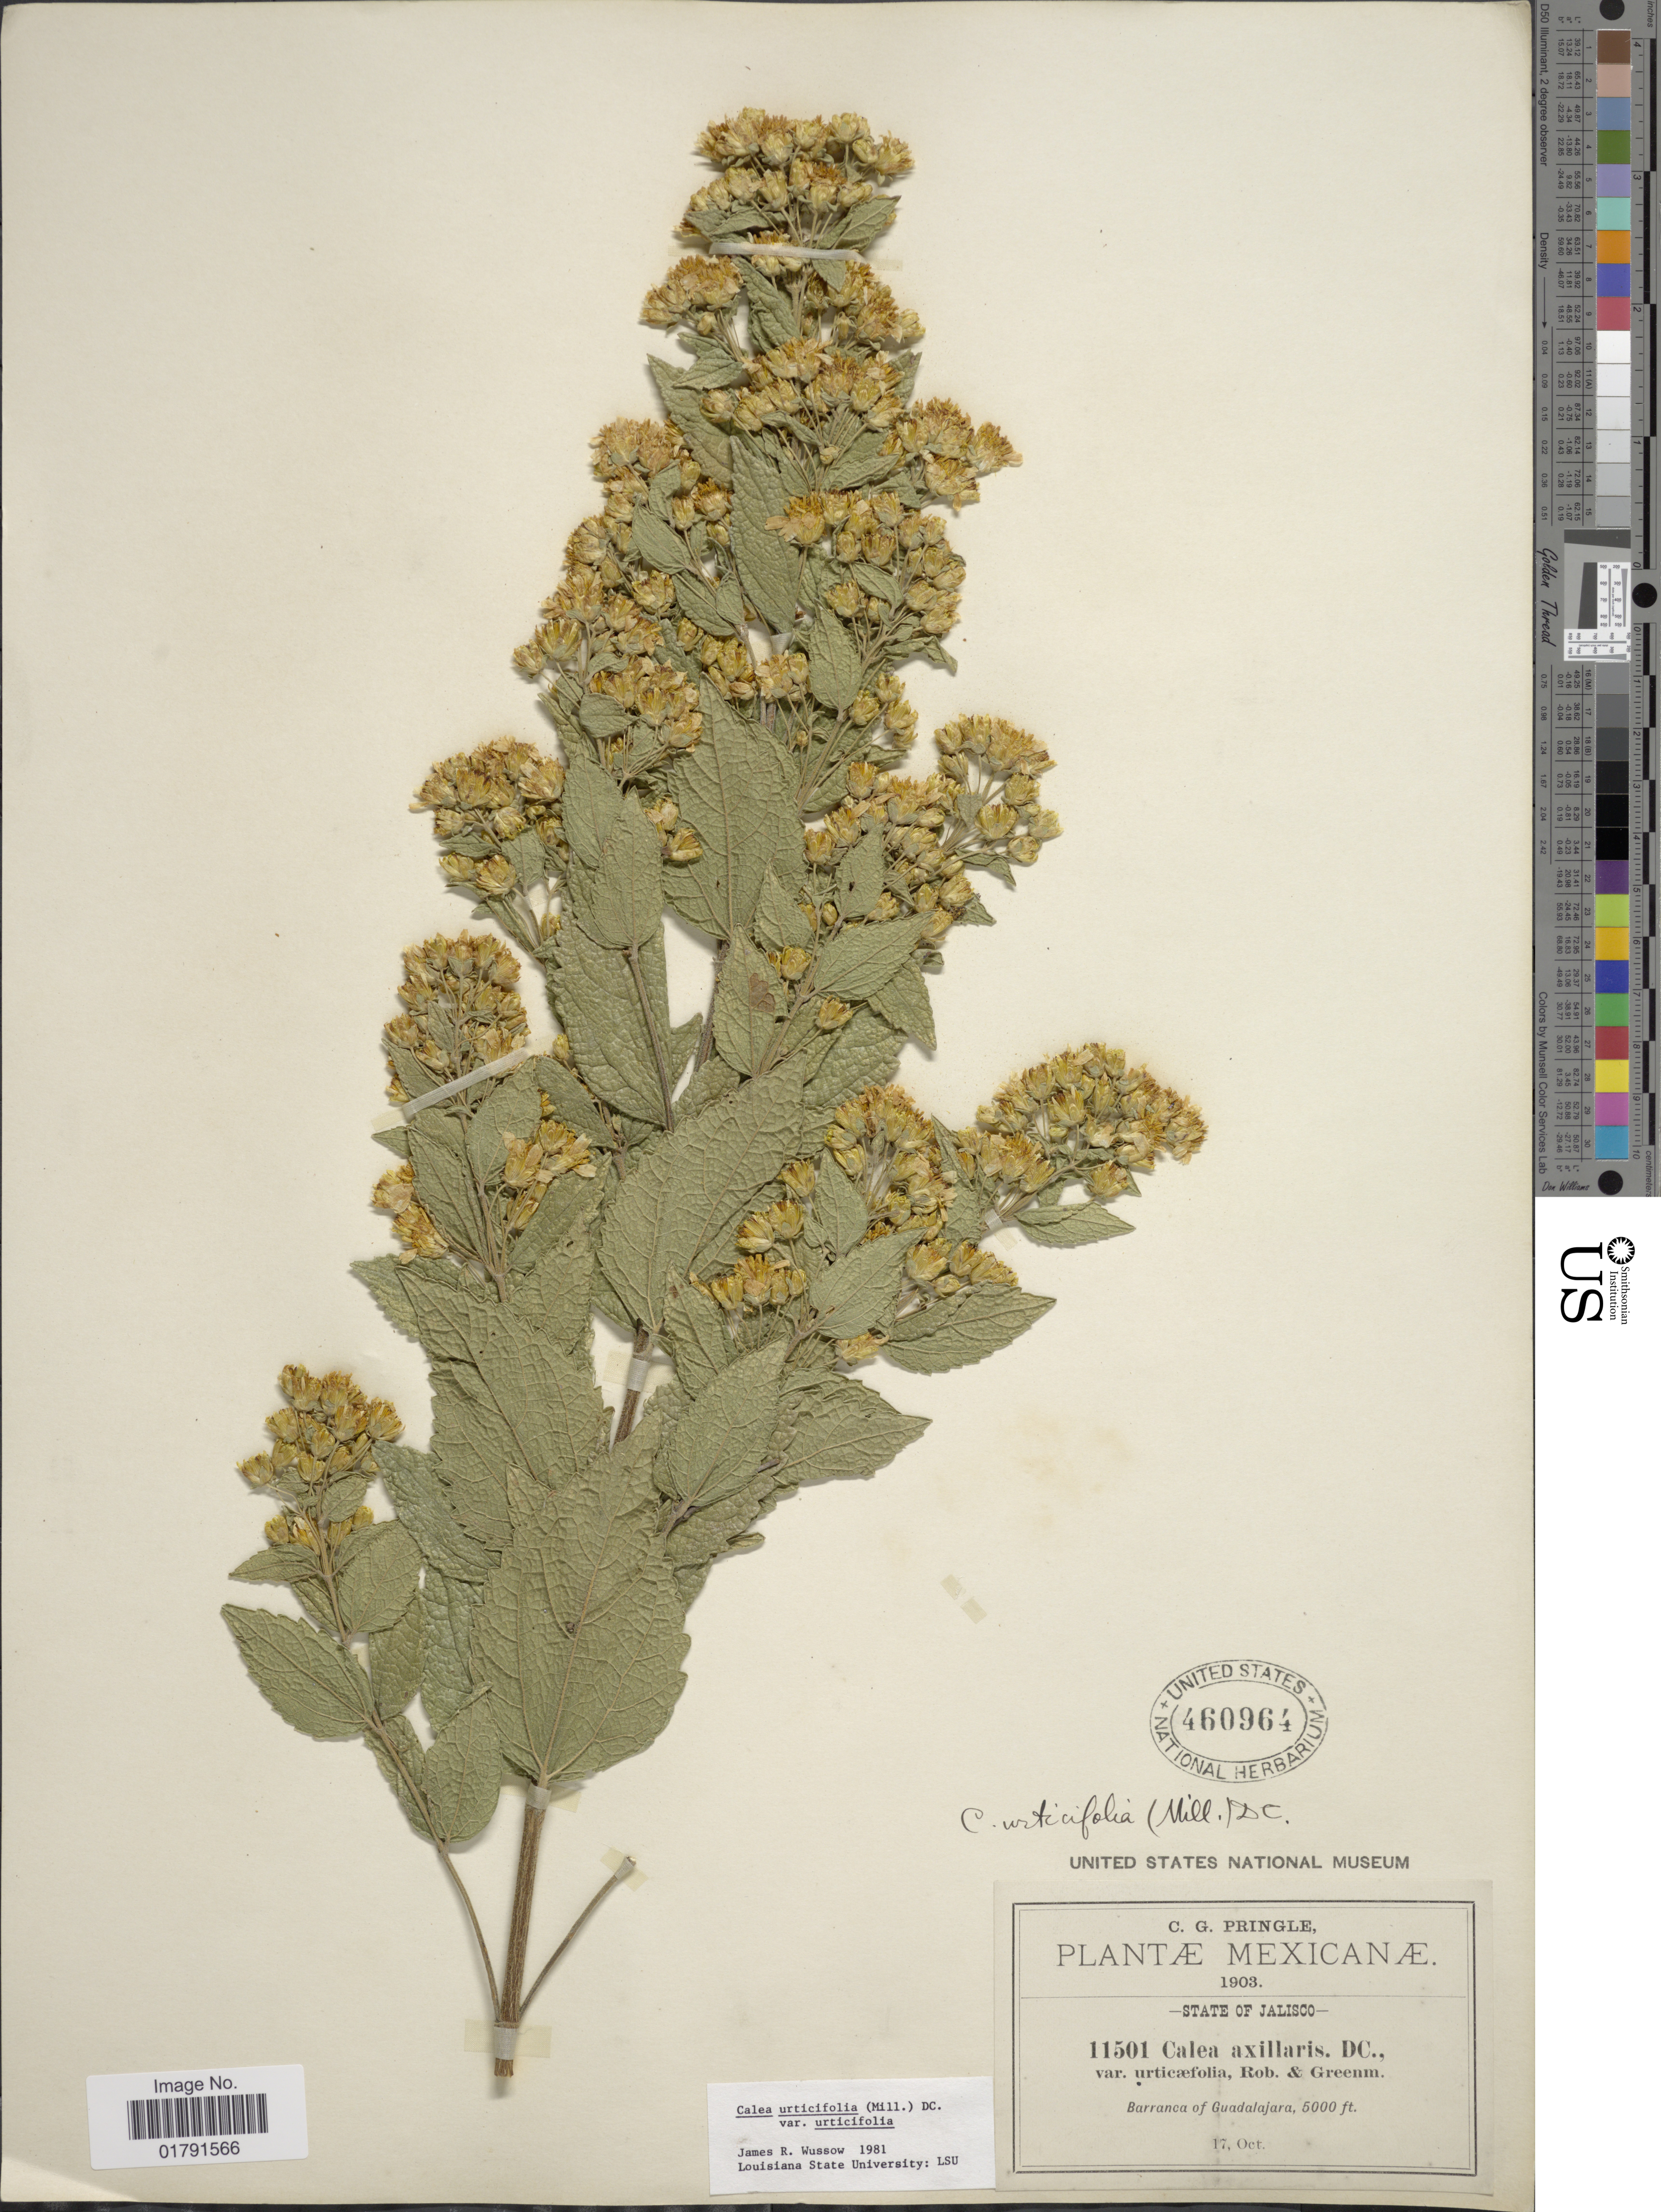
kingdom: Plantae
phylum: Tracheophyta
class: Magnoliopsida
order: Asterales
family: Asteraceae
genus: Calea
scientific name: Calea urticifolia var. urticifolia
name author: (Mill.) DC.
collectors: C. G. Pringle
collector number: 11501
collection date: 1903-10-17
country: Mexico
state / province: Jalisco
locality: Barranca of Guadalajara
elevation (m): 1524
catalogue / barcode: US 460964